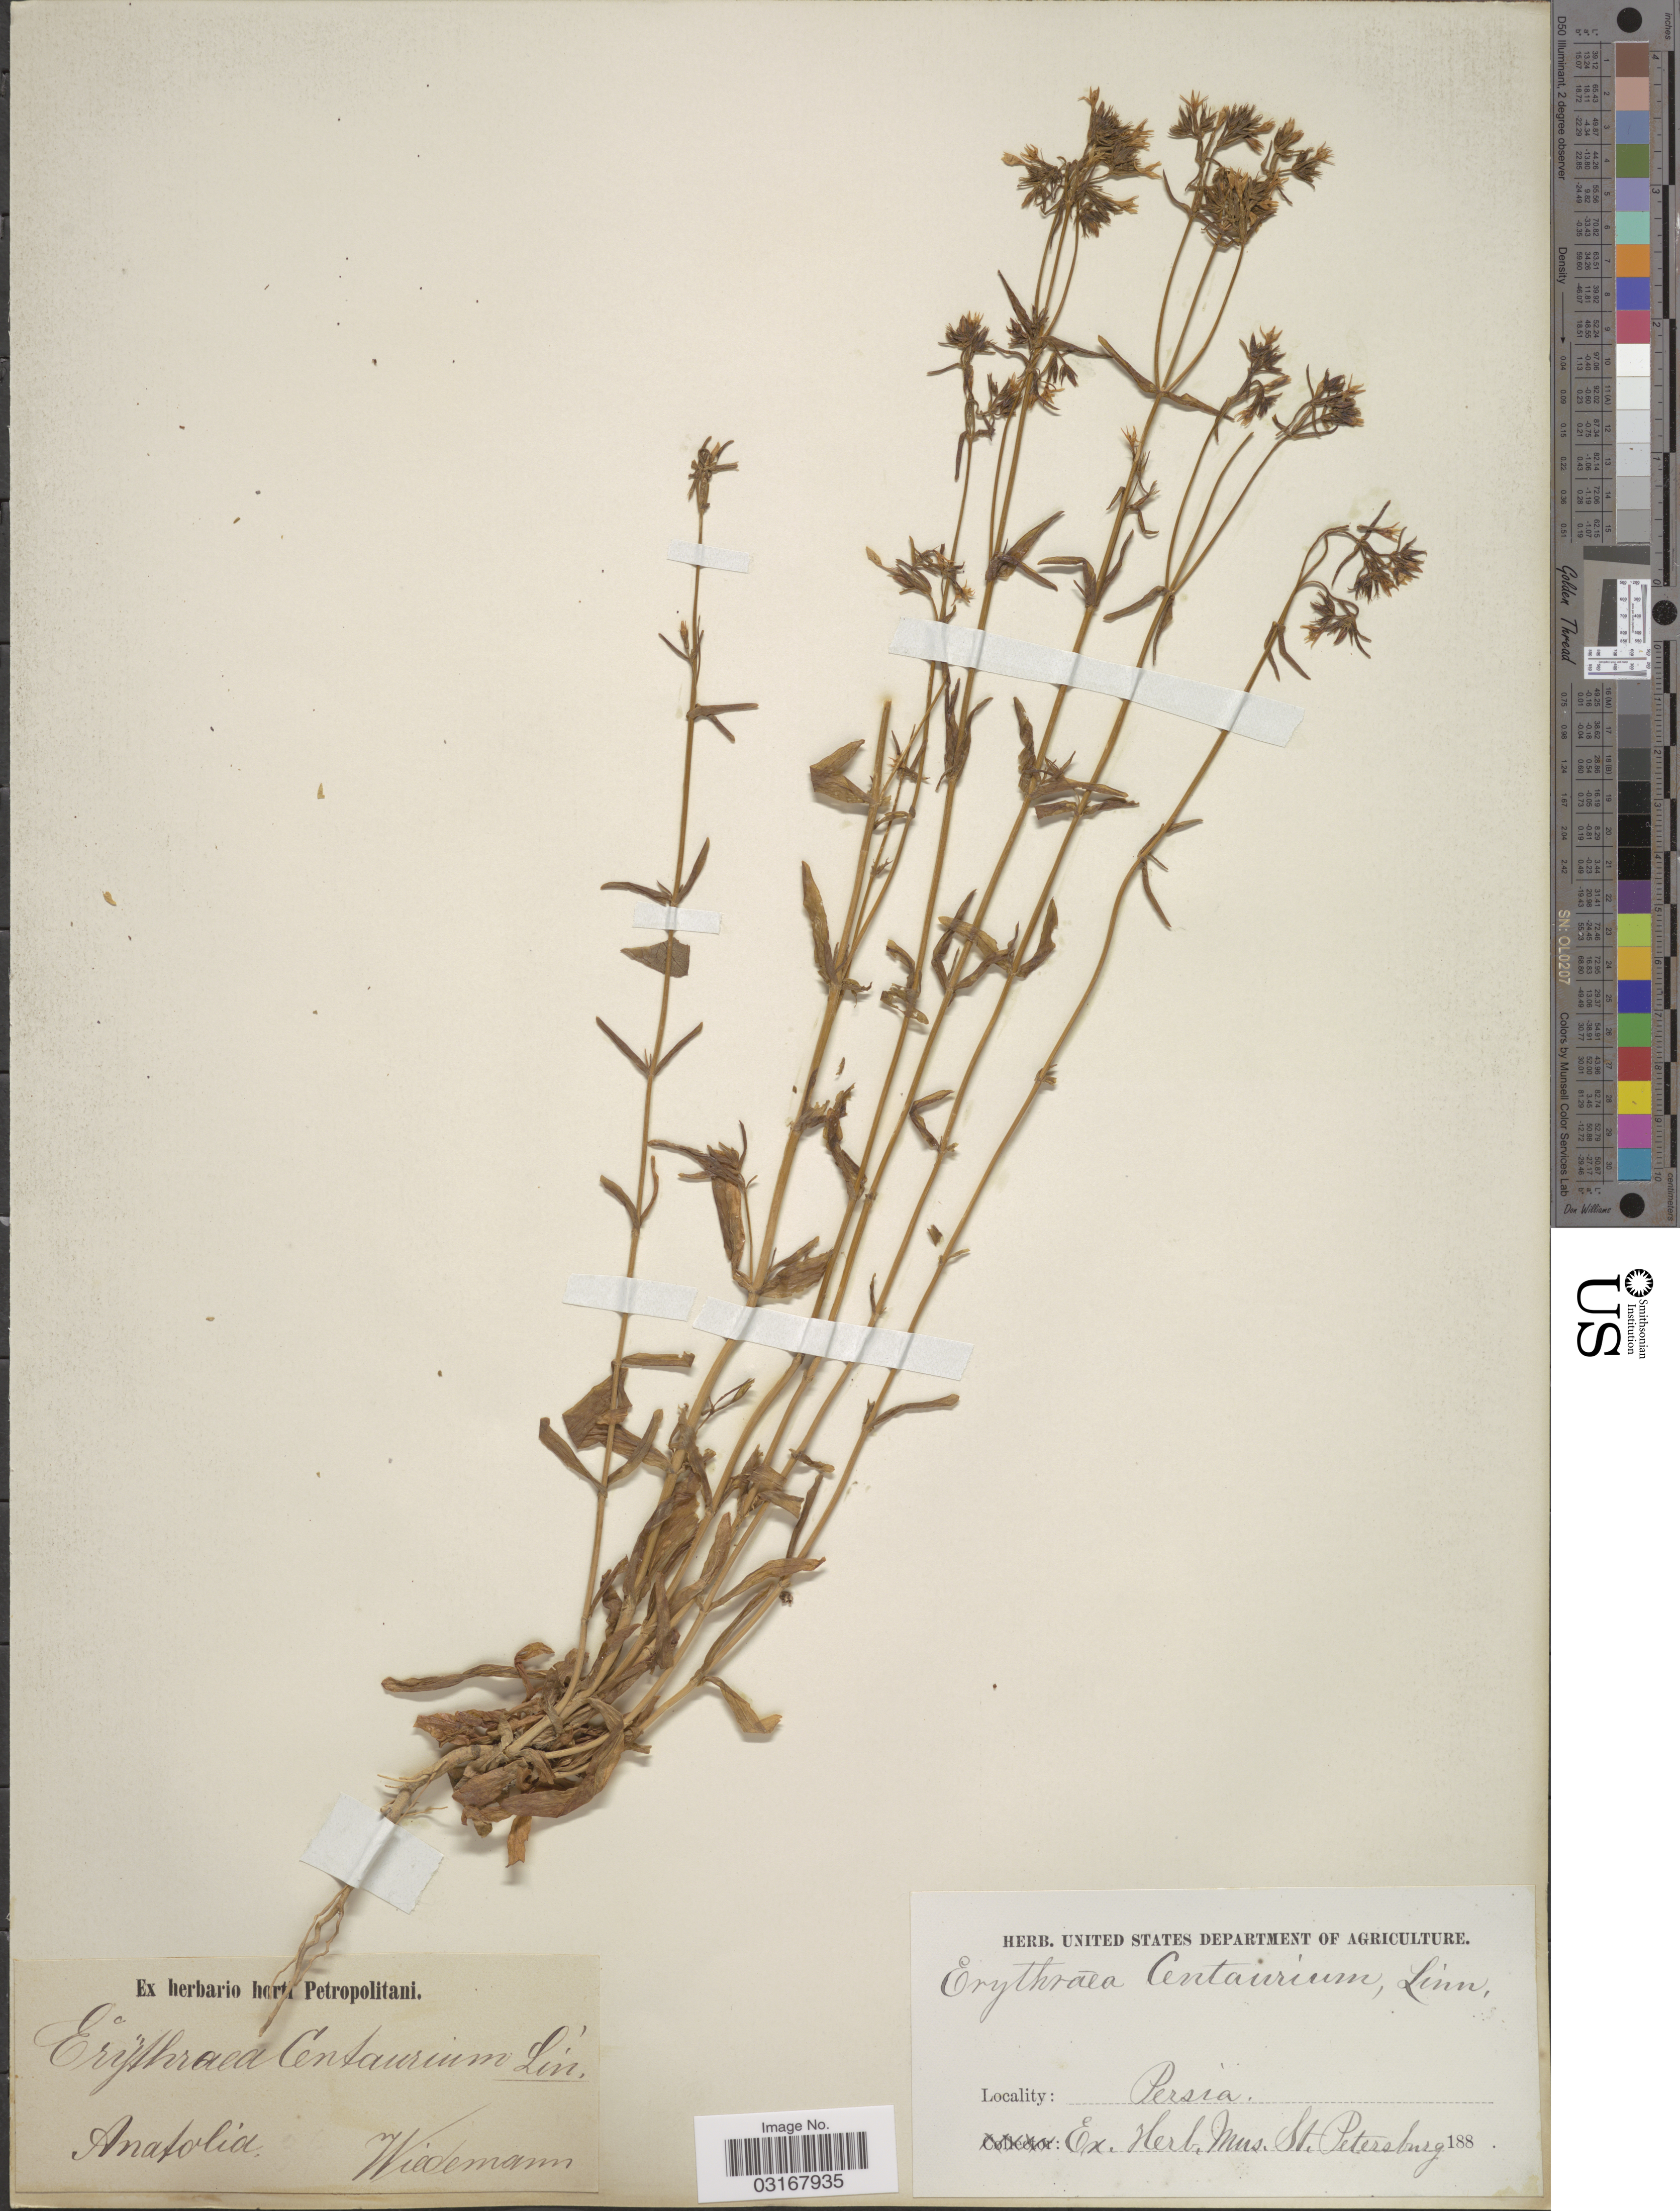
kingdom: Plantae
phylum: Tracheophyta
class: Magnoliopsida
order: Gentianales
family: Gentianaceae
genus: Centaurium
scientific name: Centaurium centaurium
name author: (L.) W. Wight ex Piper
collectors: Wiedemann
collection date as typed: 188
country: Turkey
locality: Anatolia. Persia.